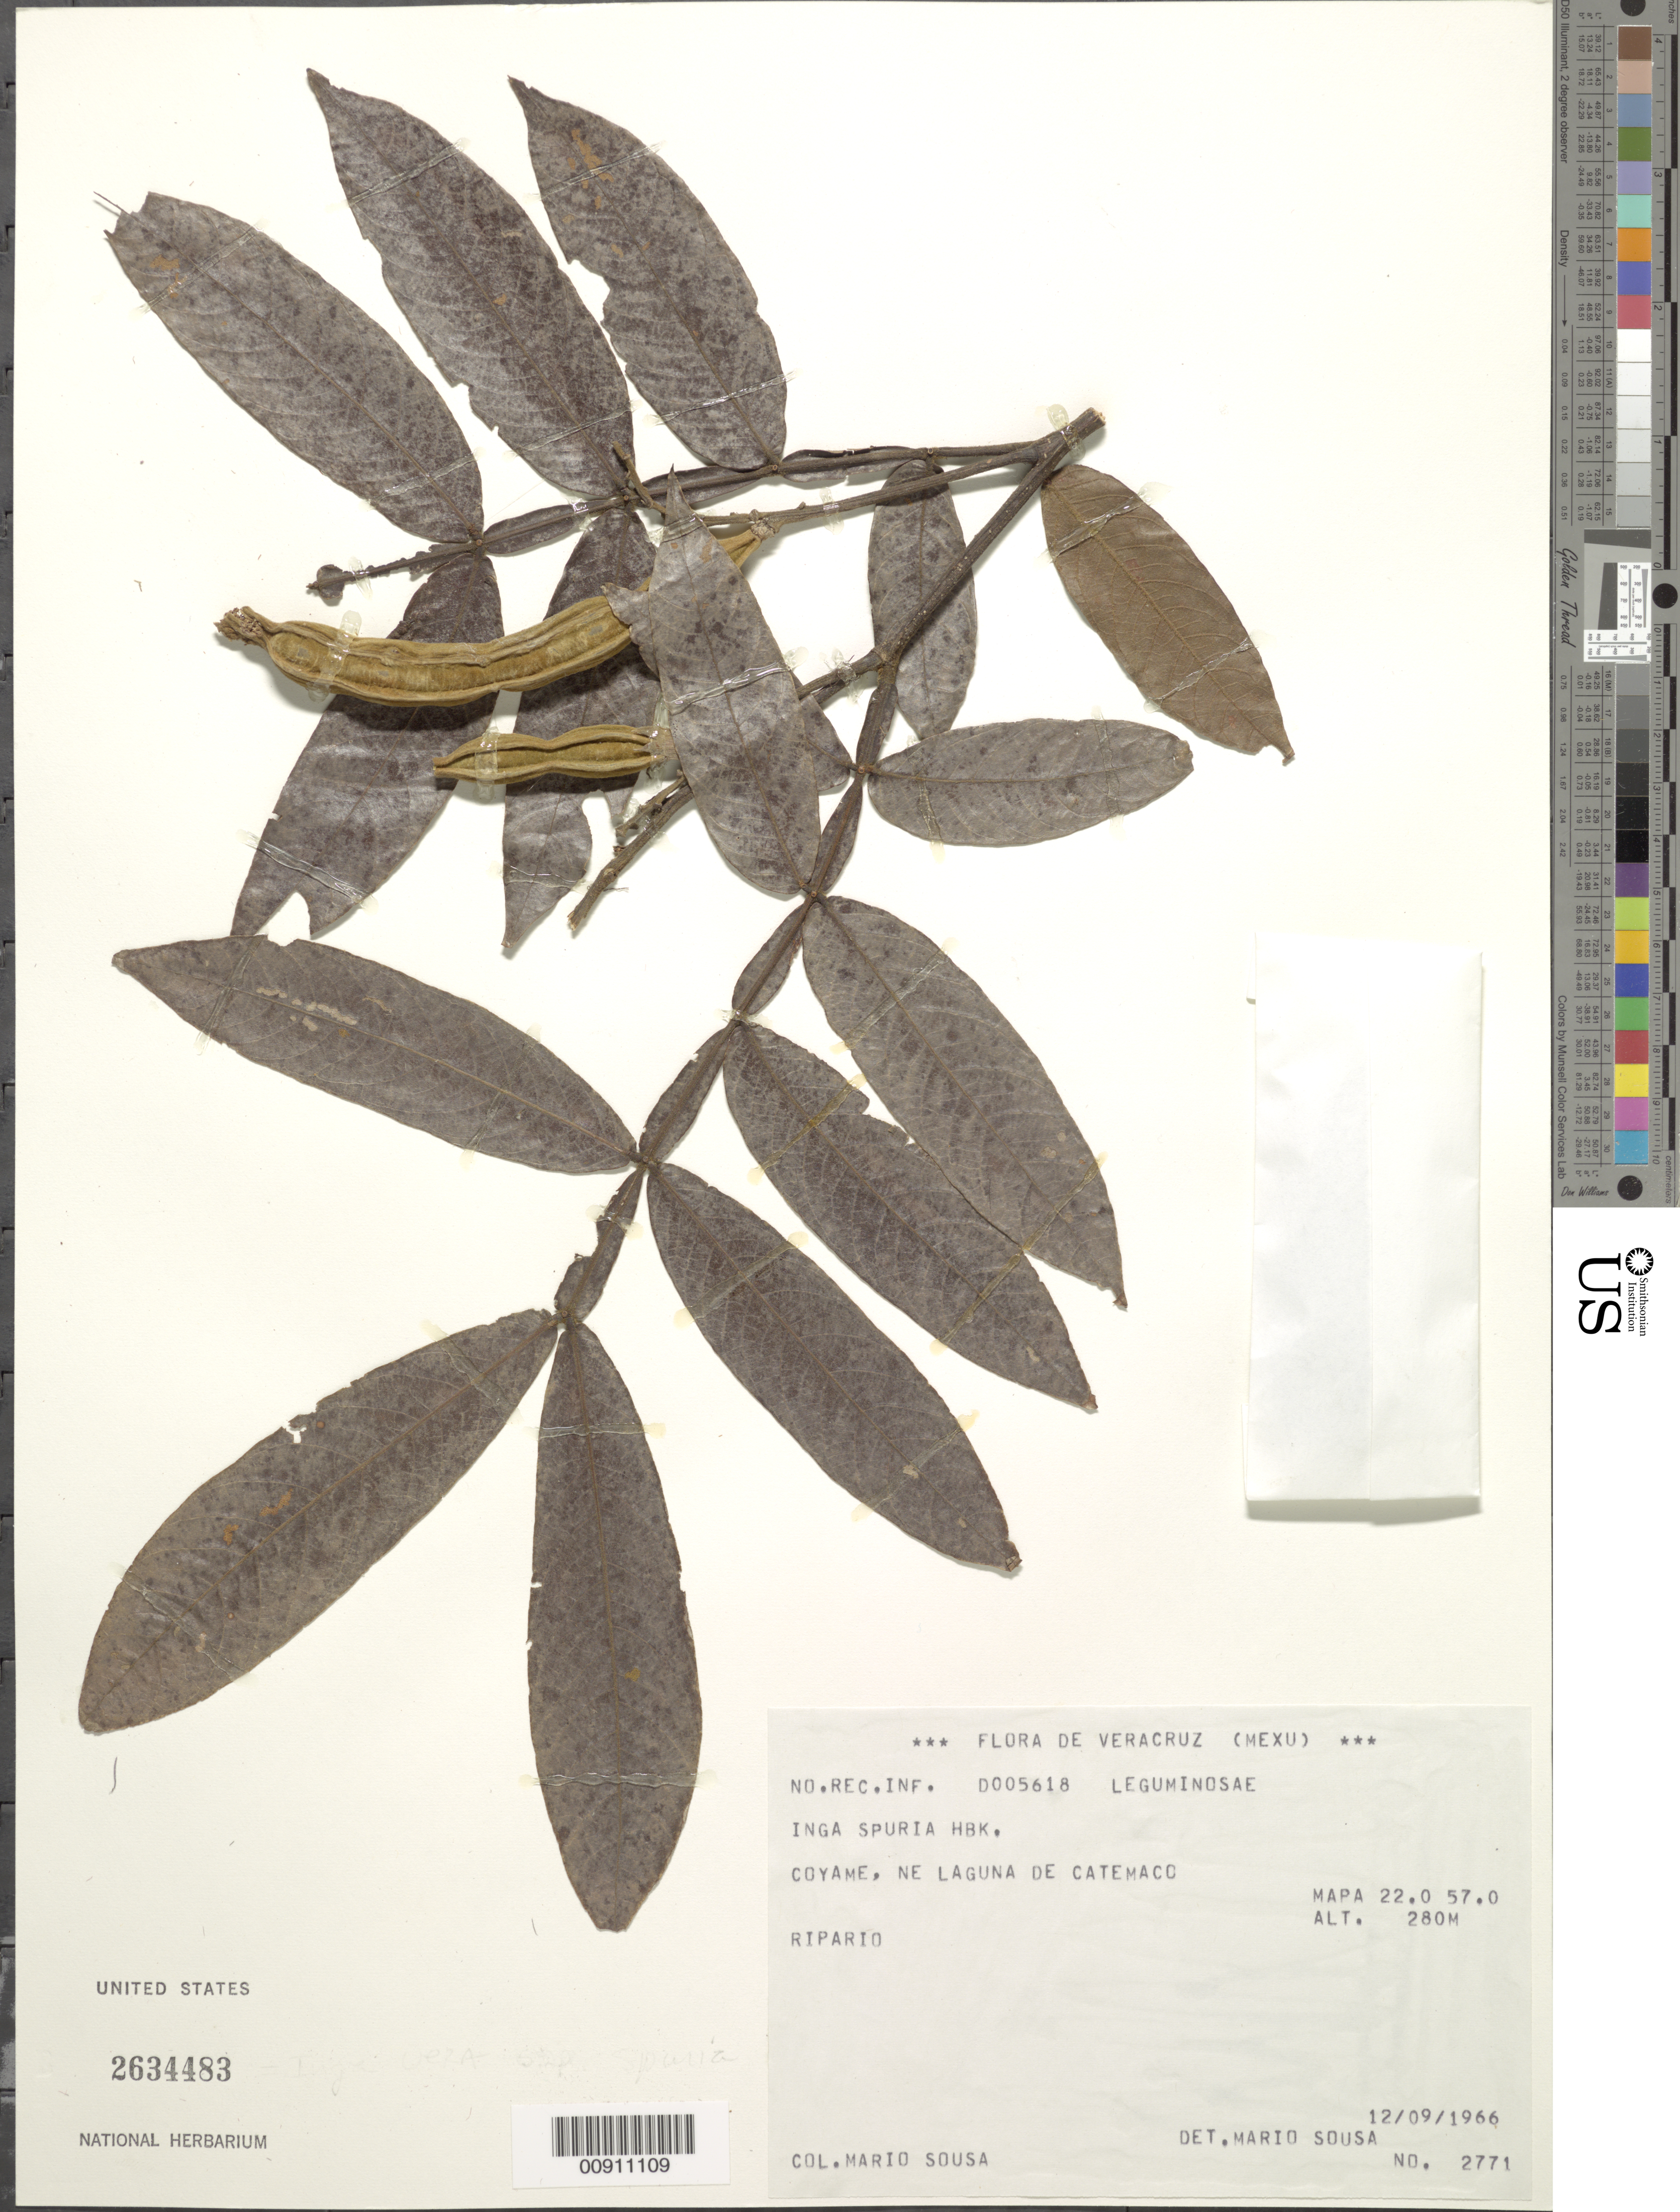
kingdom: Plantae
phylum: Tracheophyta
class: Magnoliopsida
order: Fabales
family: Fabaceae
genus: Inga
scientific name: Inga vera subsp. vera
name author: Willd.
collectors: M. Sousa S.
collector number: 2771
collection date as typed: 12 Sep 1966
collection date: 1966-09-12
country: Mexico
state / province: Veracruz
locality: Coyame, NE Laguna de Catemaco, Veracruz. Mapa 22.0 57.0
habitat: Ripario.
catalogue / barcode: US 2634483